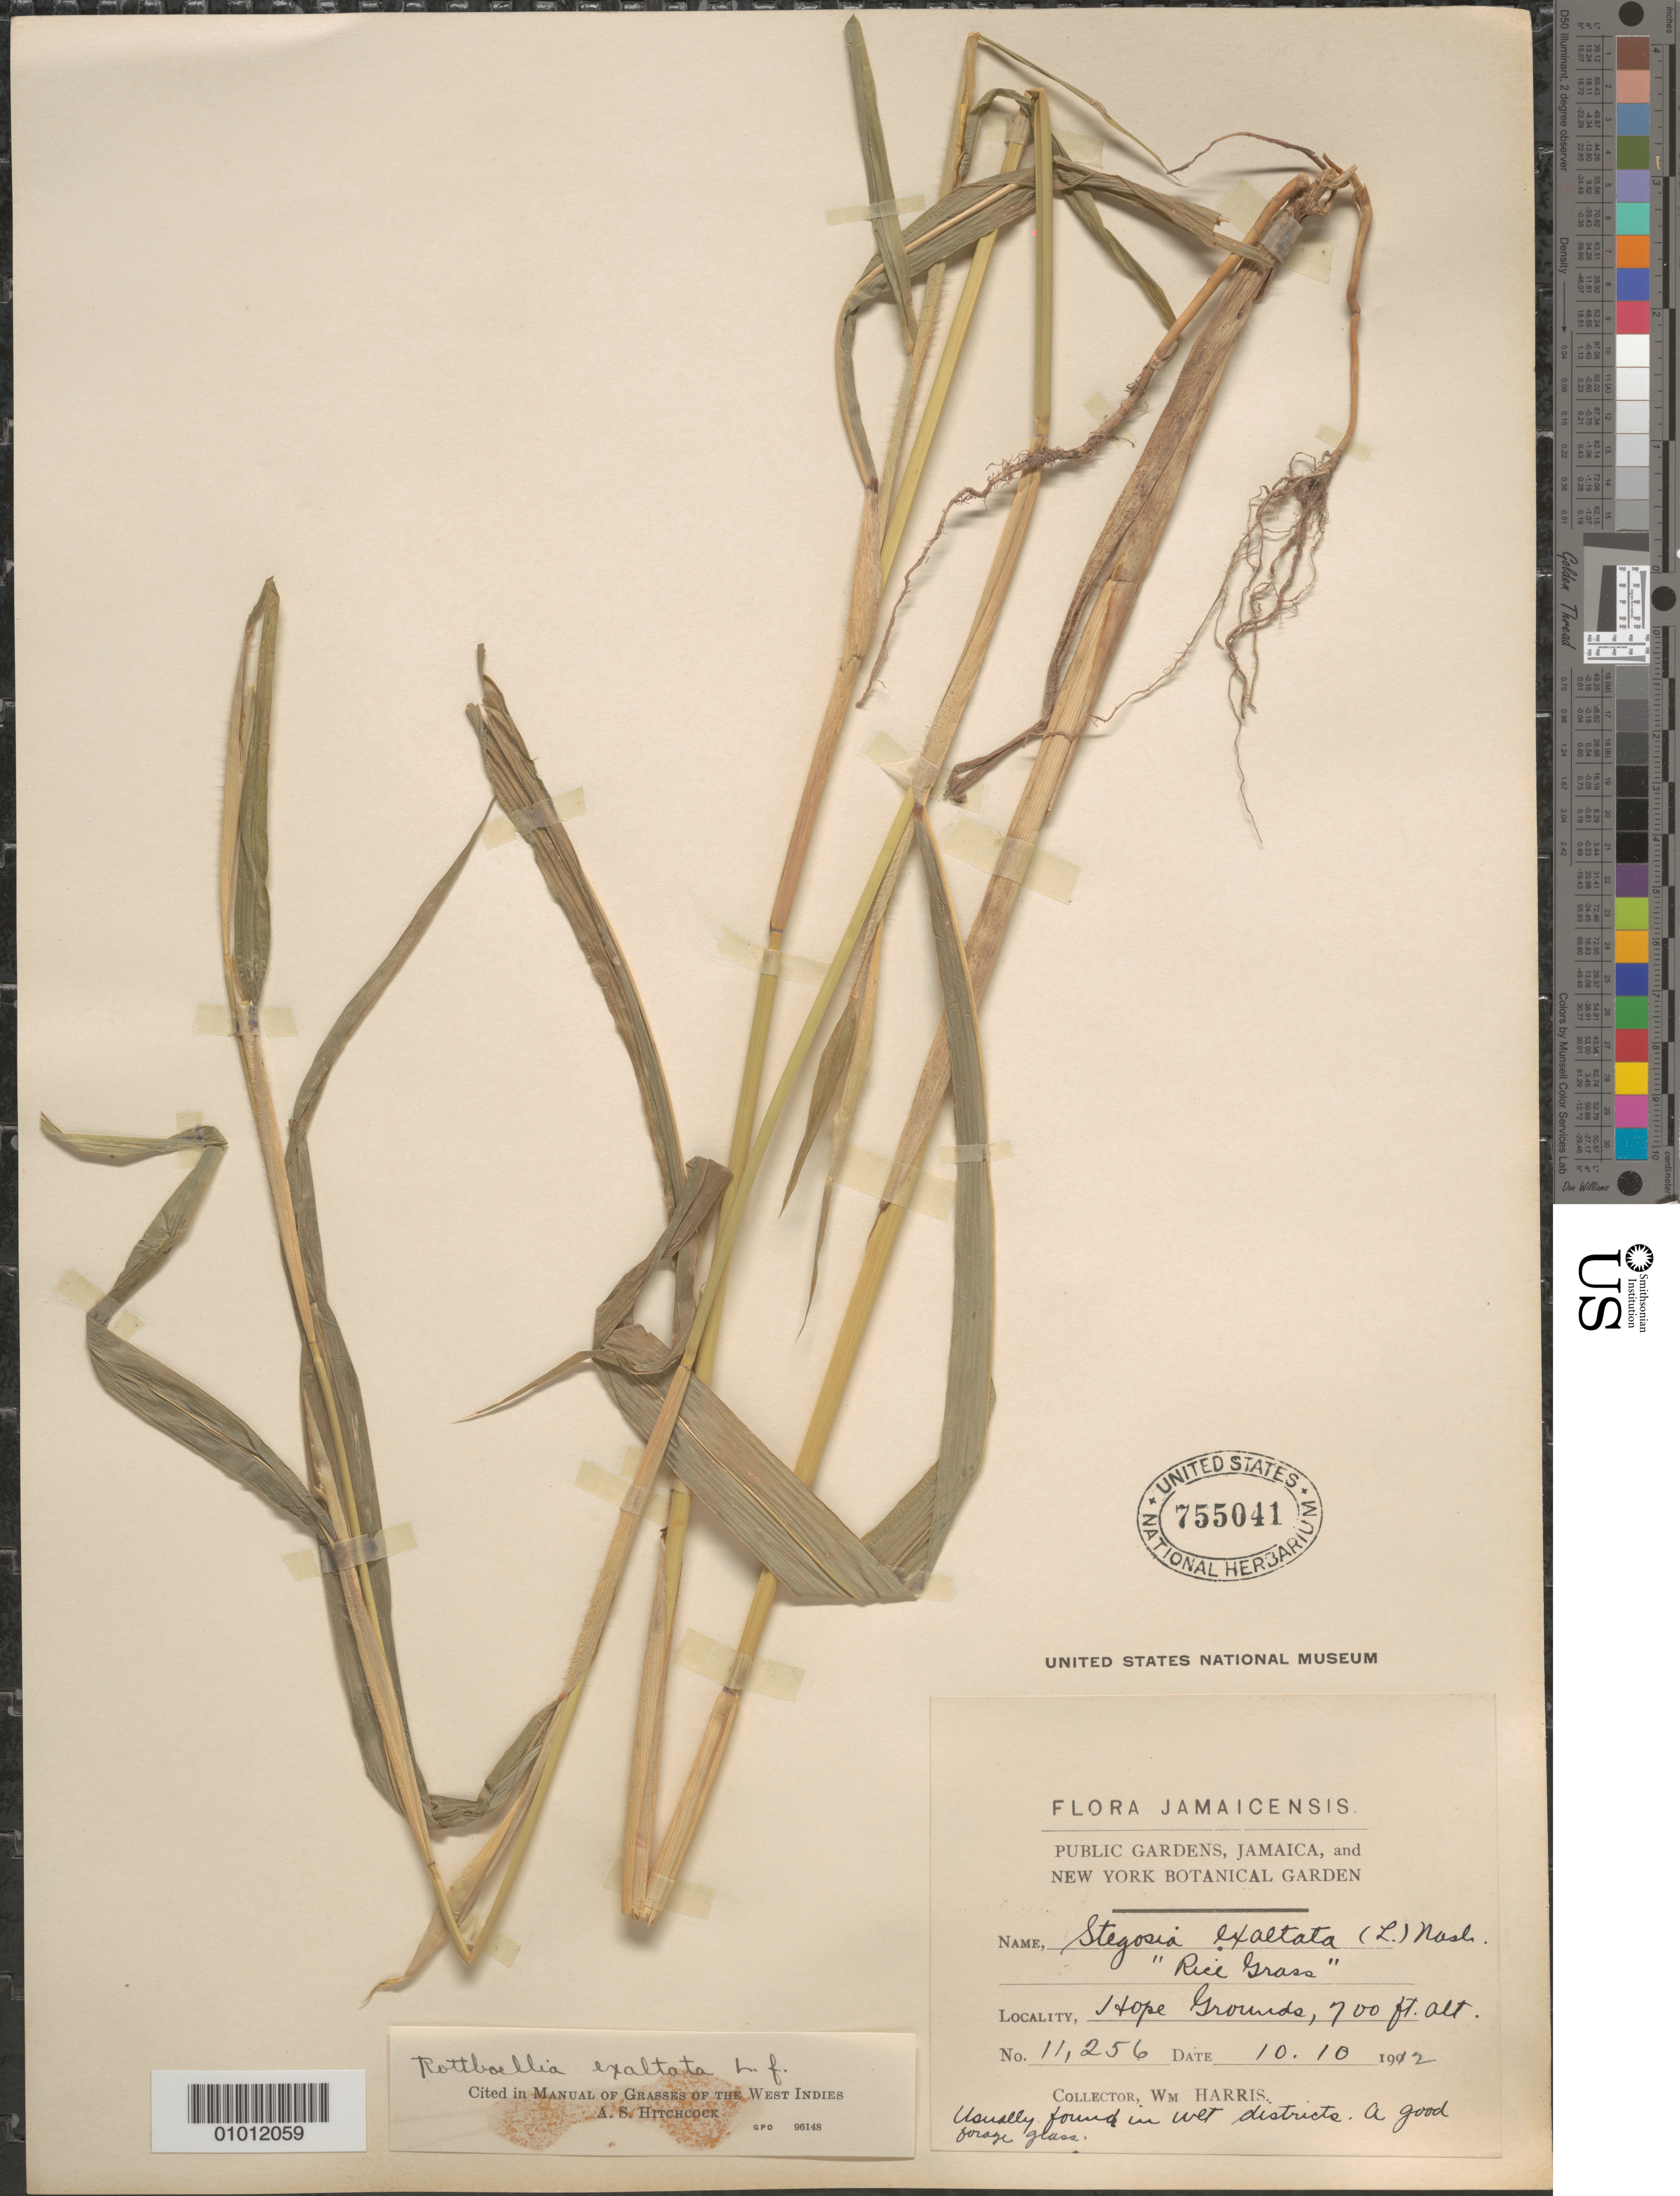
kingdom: Plantae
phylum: Tracheophyta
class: Liliopsida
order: Poales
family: Poaceae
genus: Rottboellia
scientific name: Rottboellia cochinchinensis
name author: (Lour.) Clayton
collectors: W. Harris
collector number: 11256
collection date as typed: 10 Oct 1912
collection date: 1912-10-10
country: Jamaica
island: Jamaica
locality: Hope grounds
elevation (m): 213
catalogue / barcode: US 755041